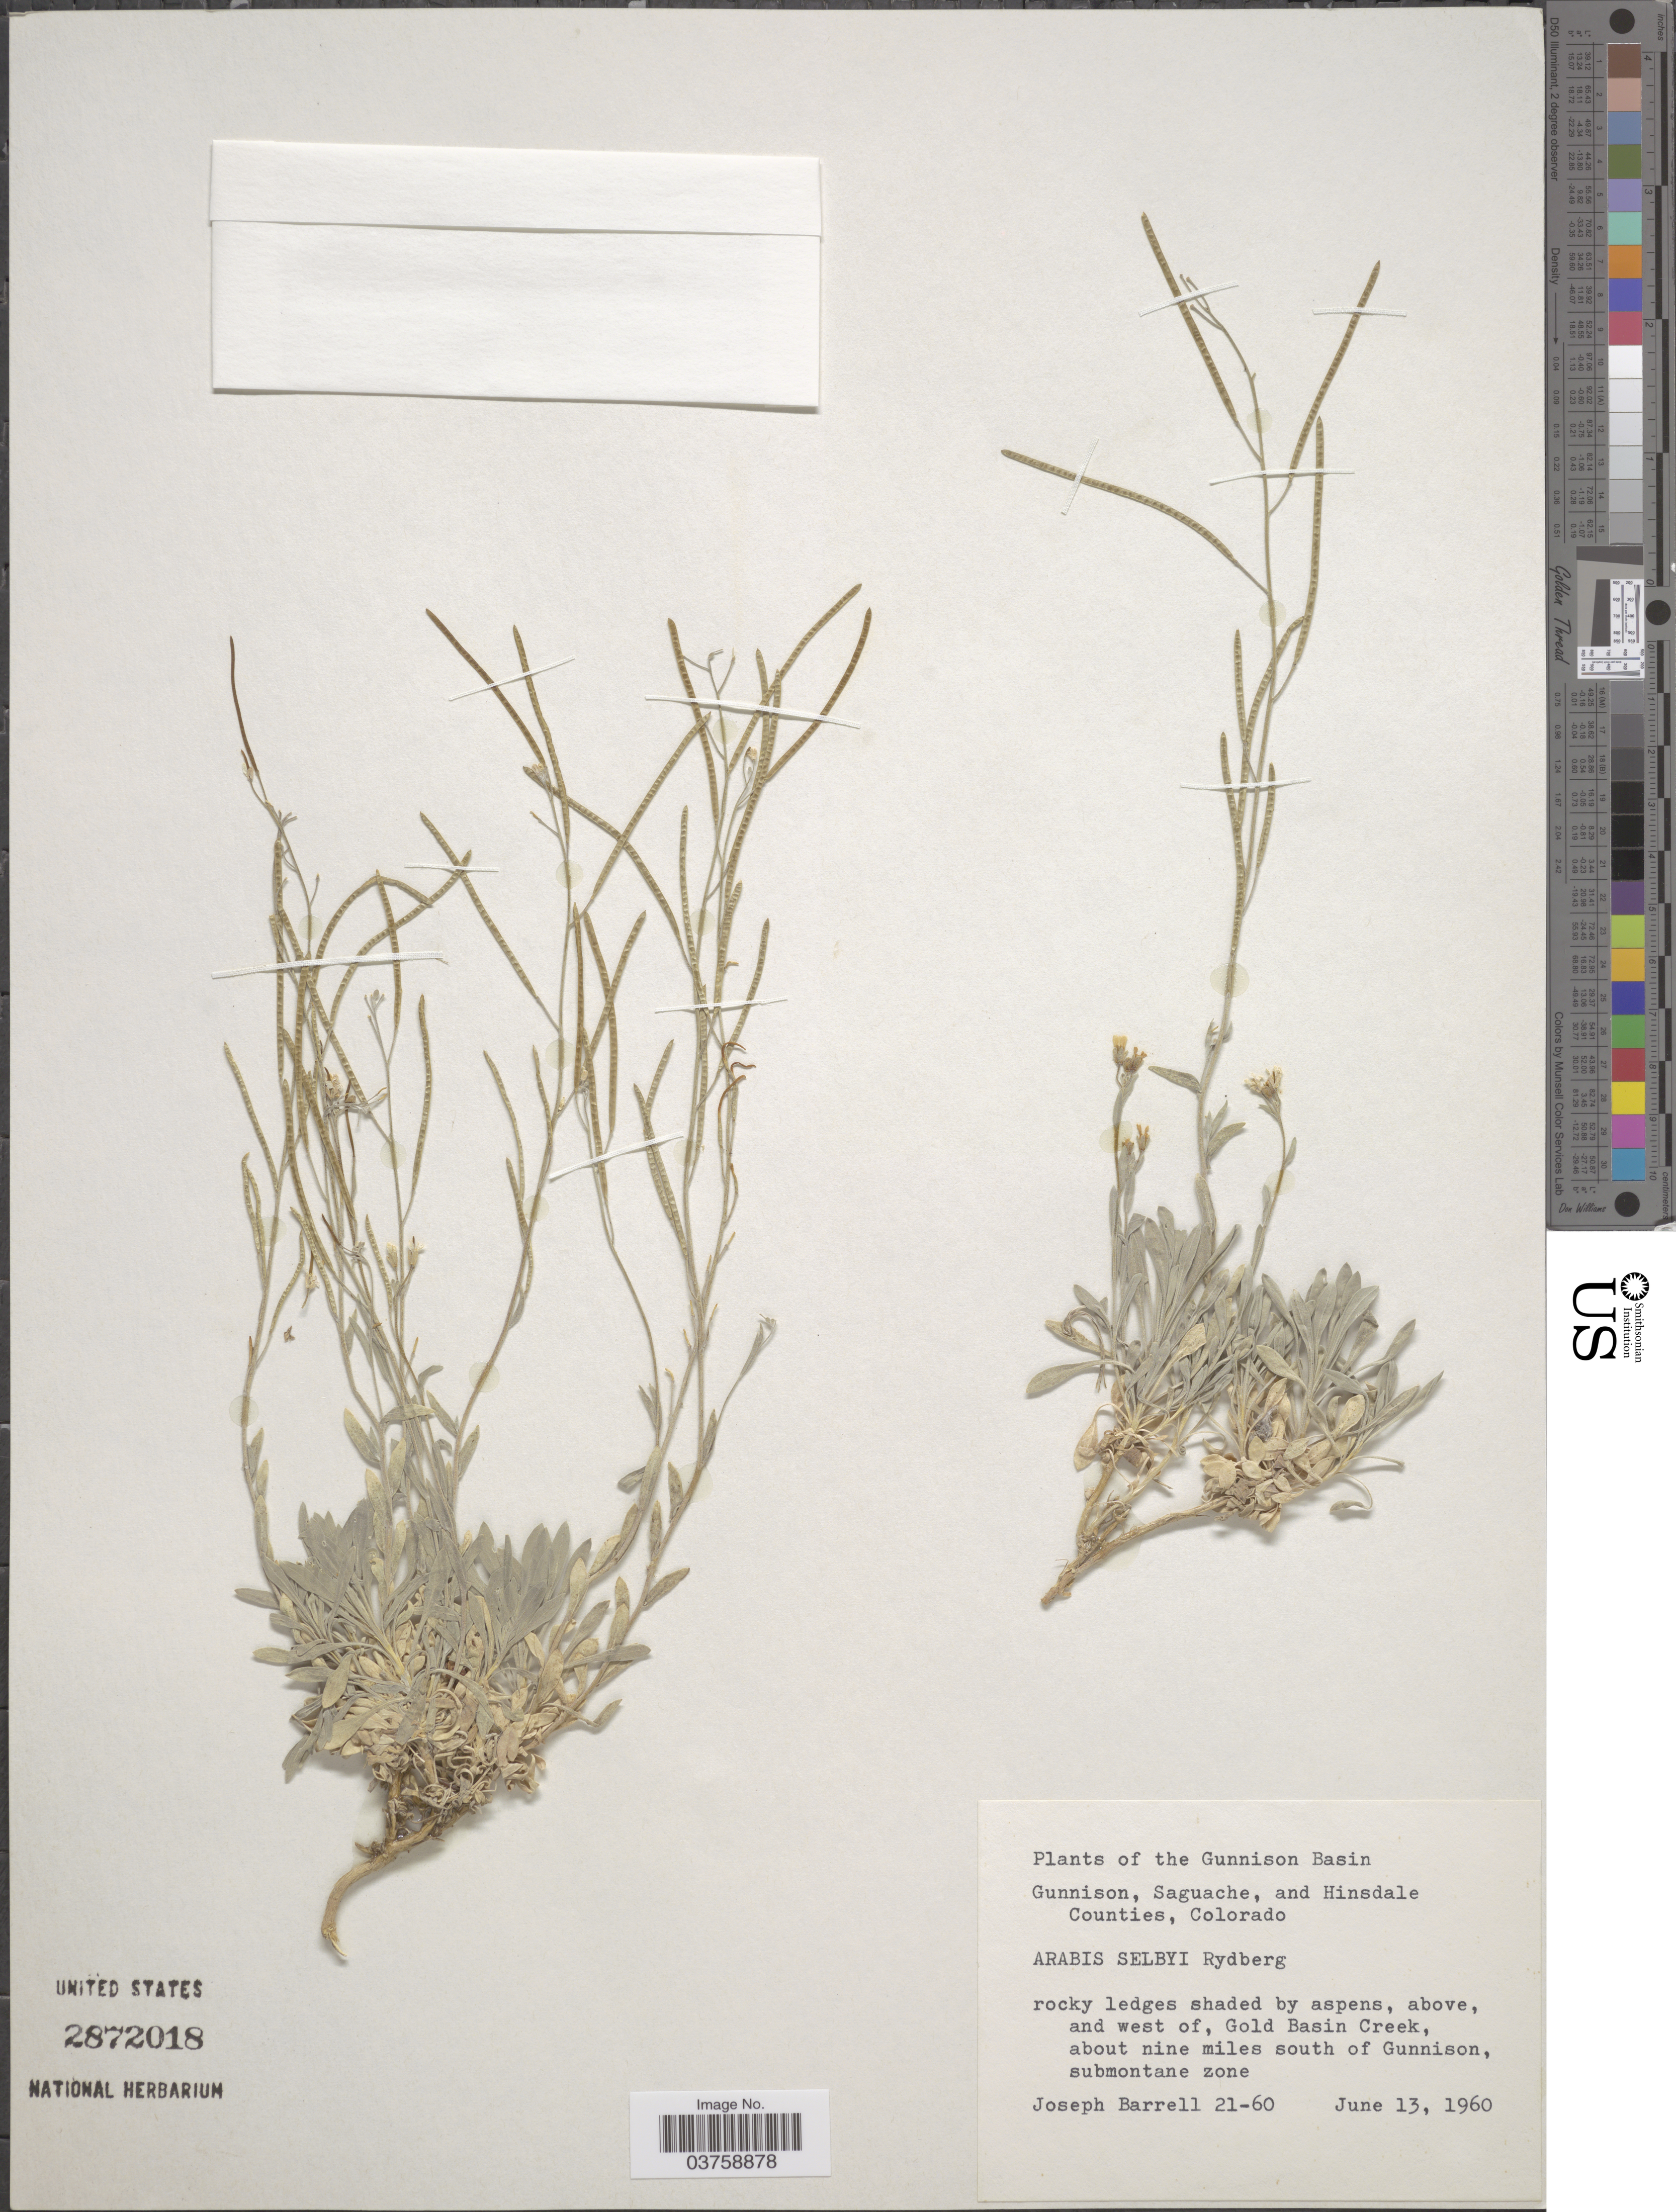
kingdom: Plantae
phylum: Tracheophyta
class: Magnoliopsida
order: Brassicales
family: Brassicaceae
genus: Arabis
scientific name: Arabis selbyi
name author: Rydb.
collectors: J. Barrell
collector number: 21-60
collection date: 1960-06-13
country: United States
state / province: Colorado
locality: The Gunnison Basin. above, and west of, Gold Basin Creek, about nine miles south of Gunnison, submontane zone.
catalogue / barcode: US 2872018